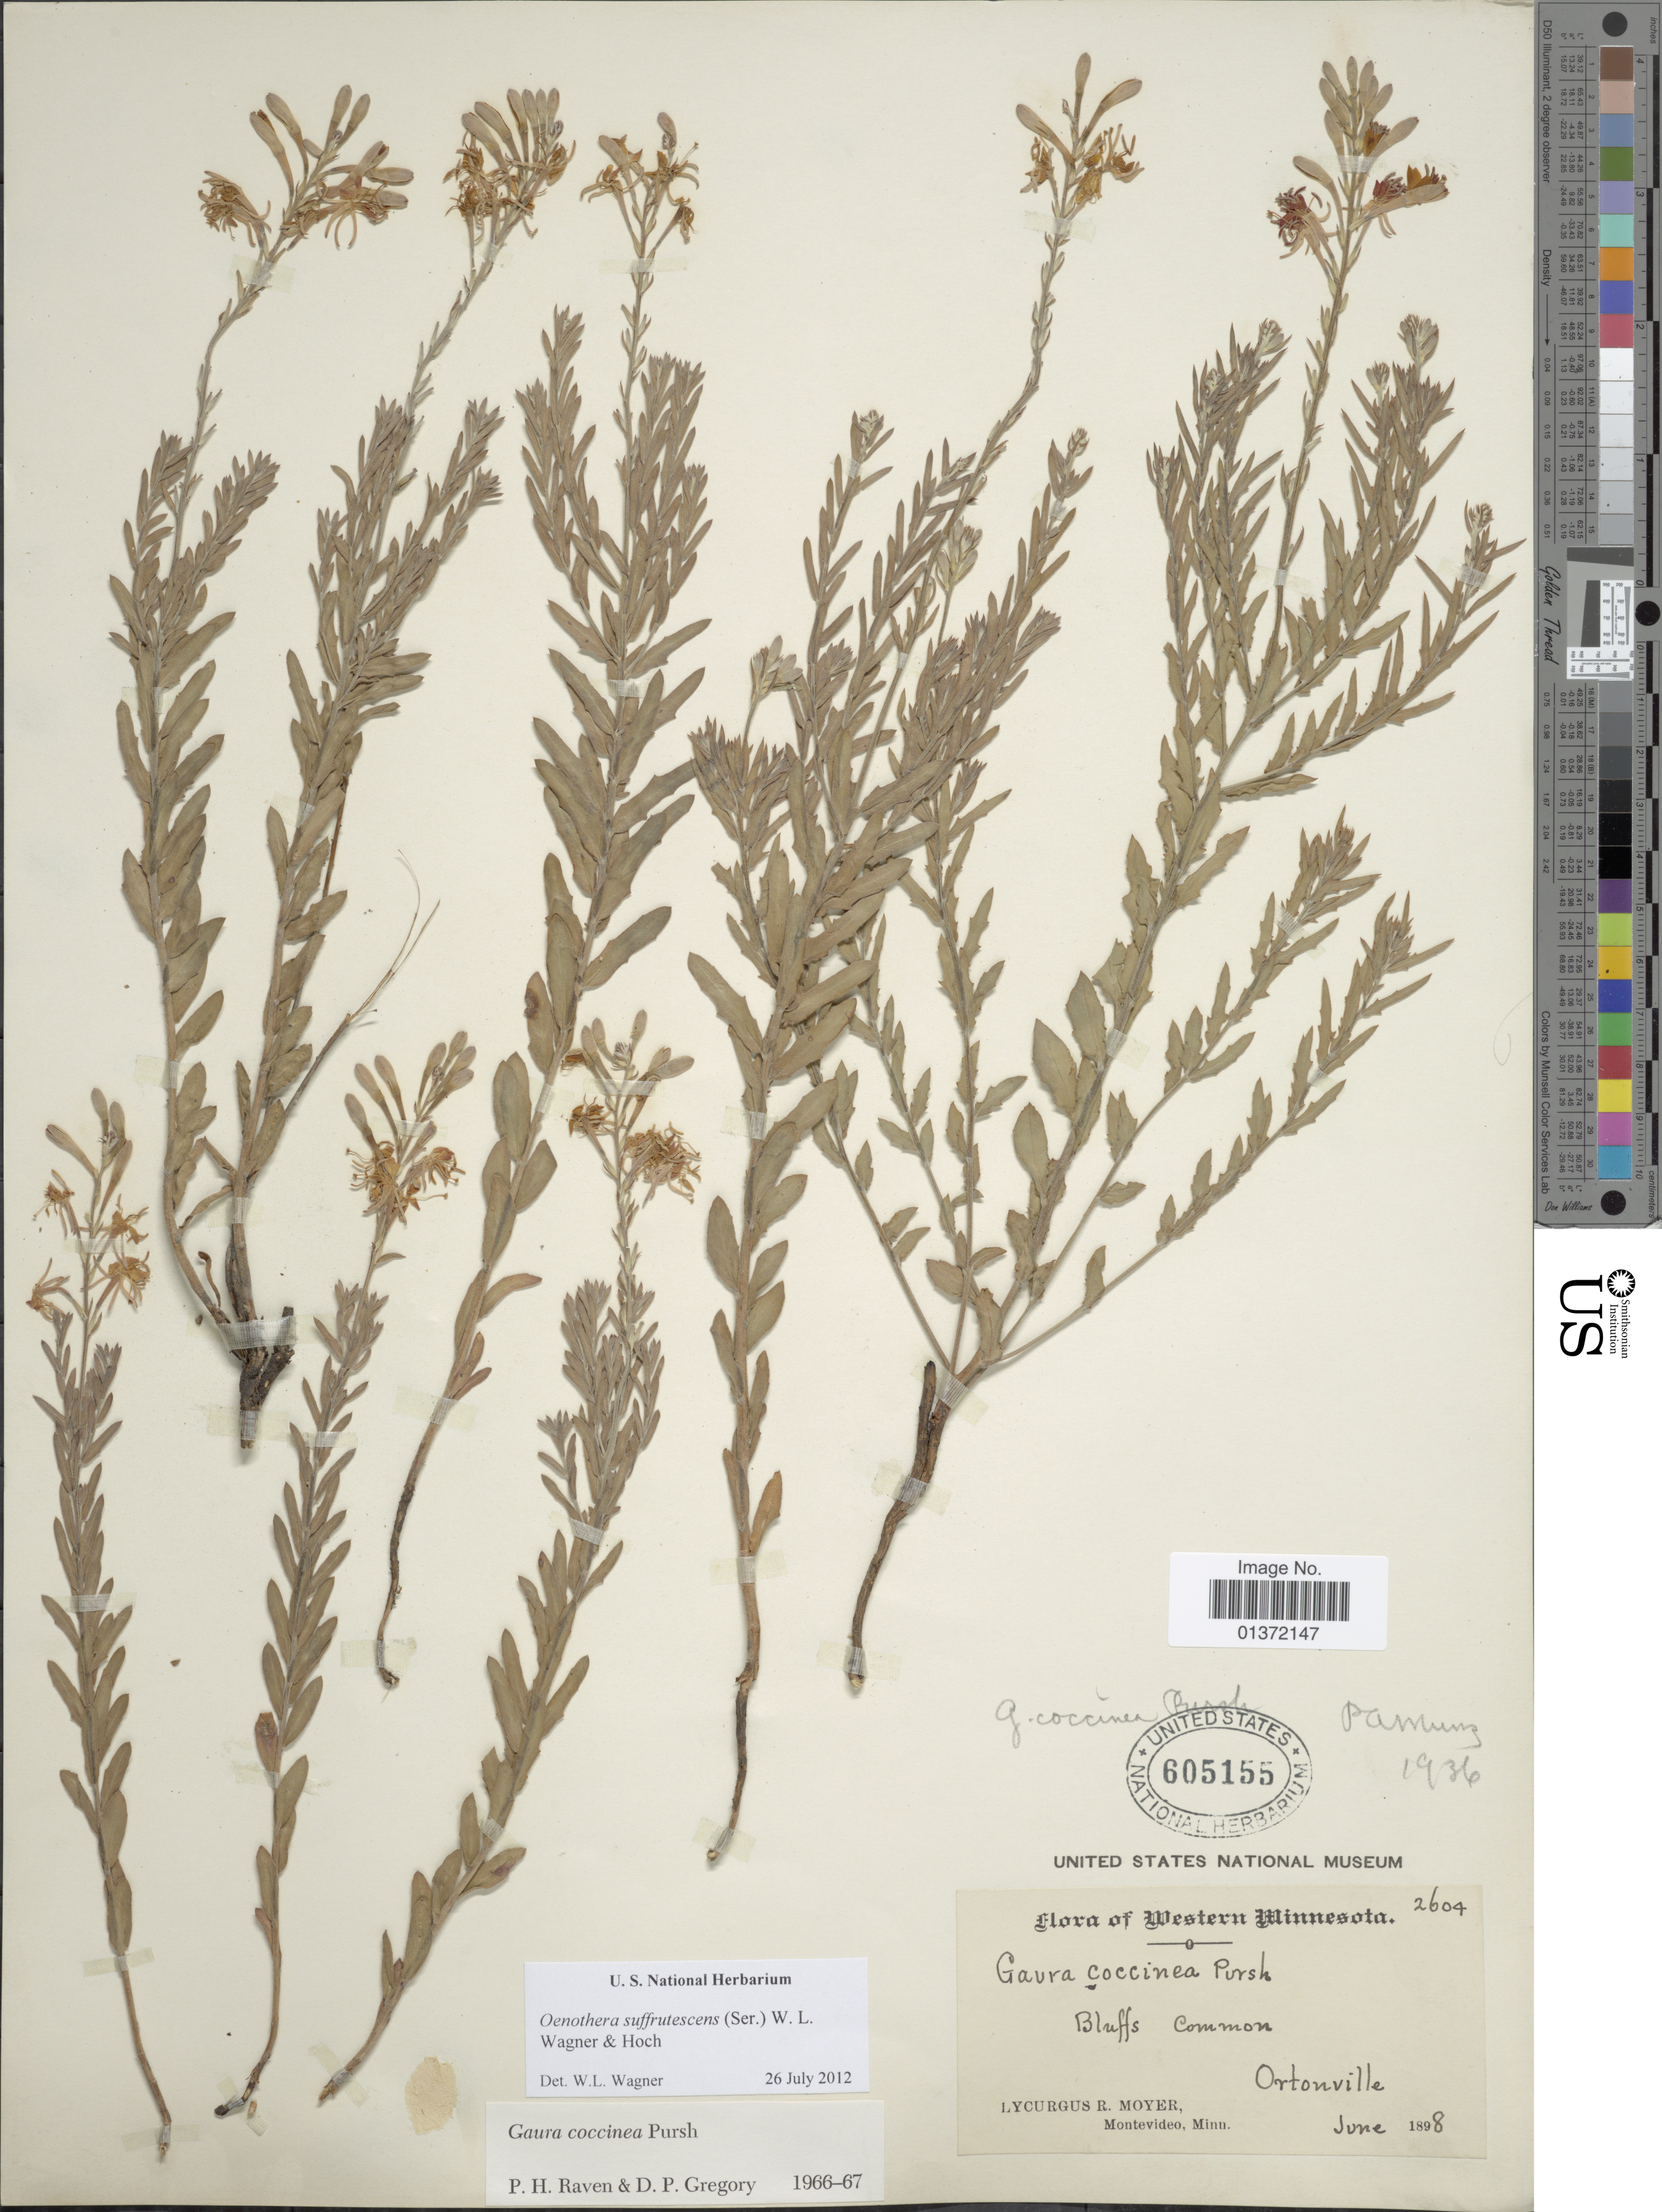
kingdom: Plantae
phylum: Tracheophyta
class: Magnoliopsida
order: Myrtales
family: Onagraceae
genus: Oenothera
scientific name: Oenothera suffrutescens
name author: (Ser.) W.L. Wagner & Hoch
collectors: L. Moyer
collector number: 2604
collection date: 1898-06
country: United States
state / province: Minnesota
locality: Ortonville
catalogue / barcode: US 605155